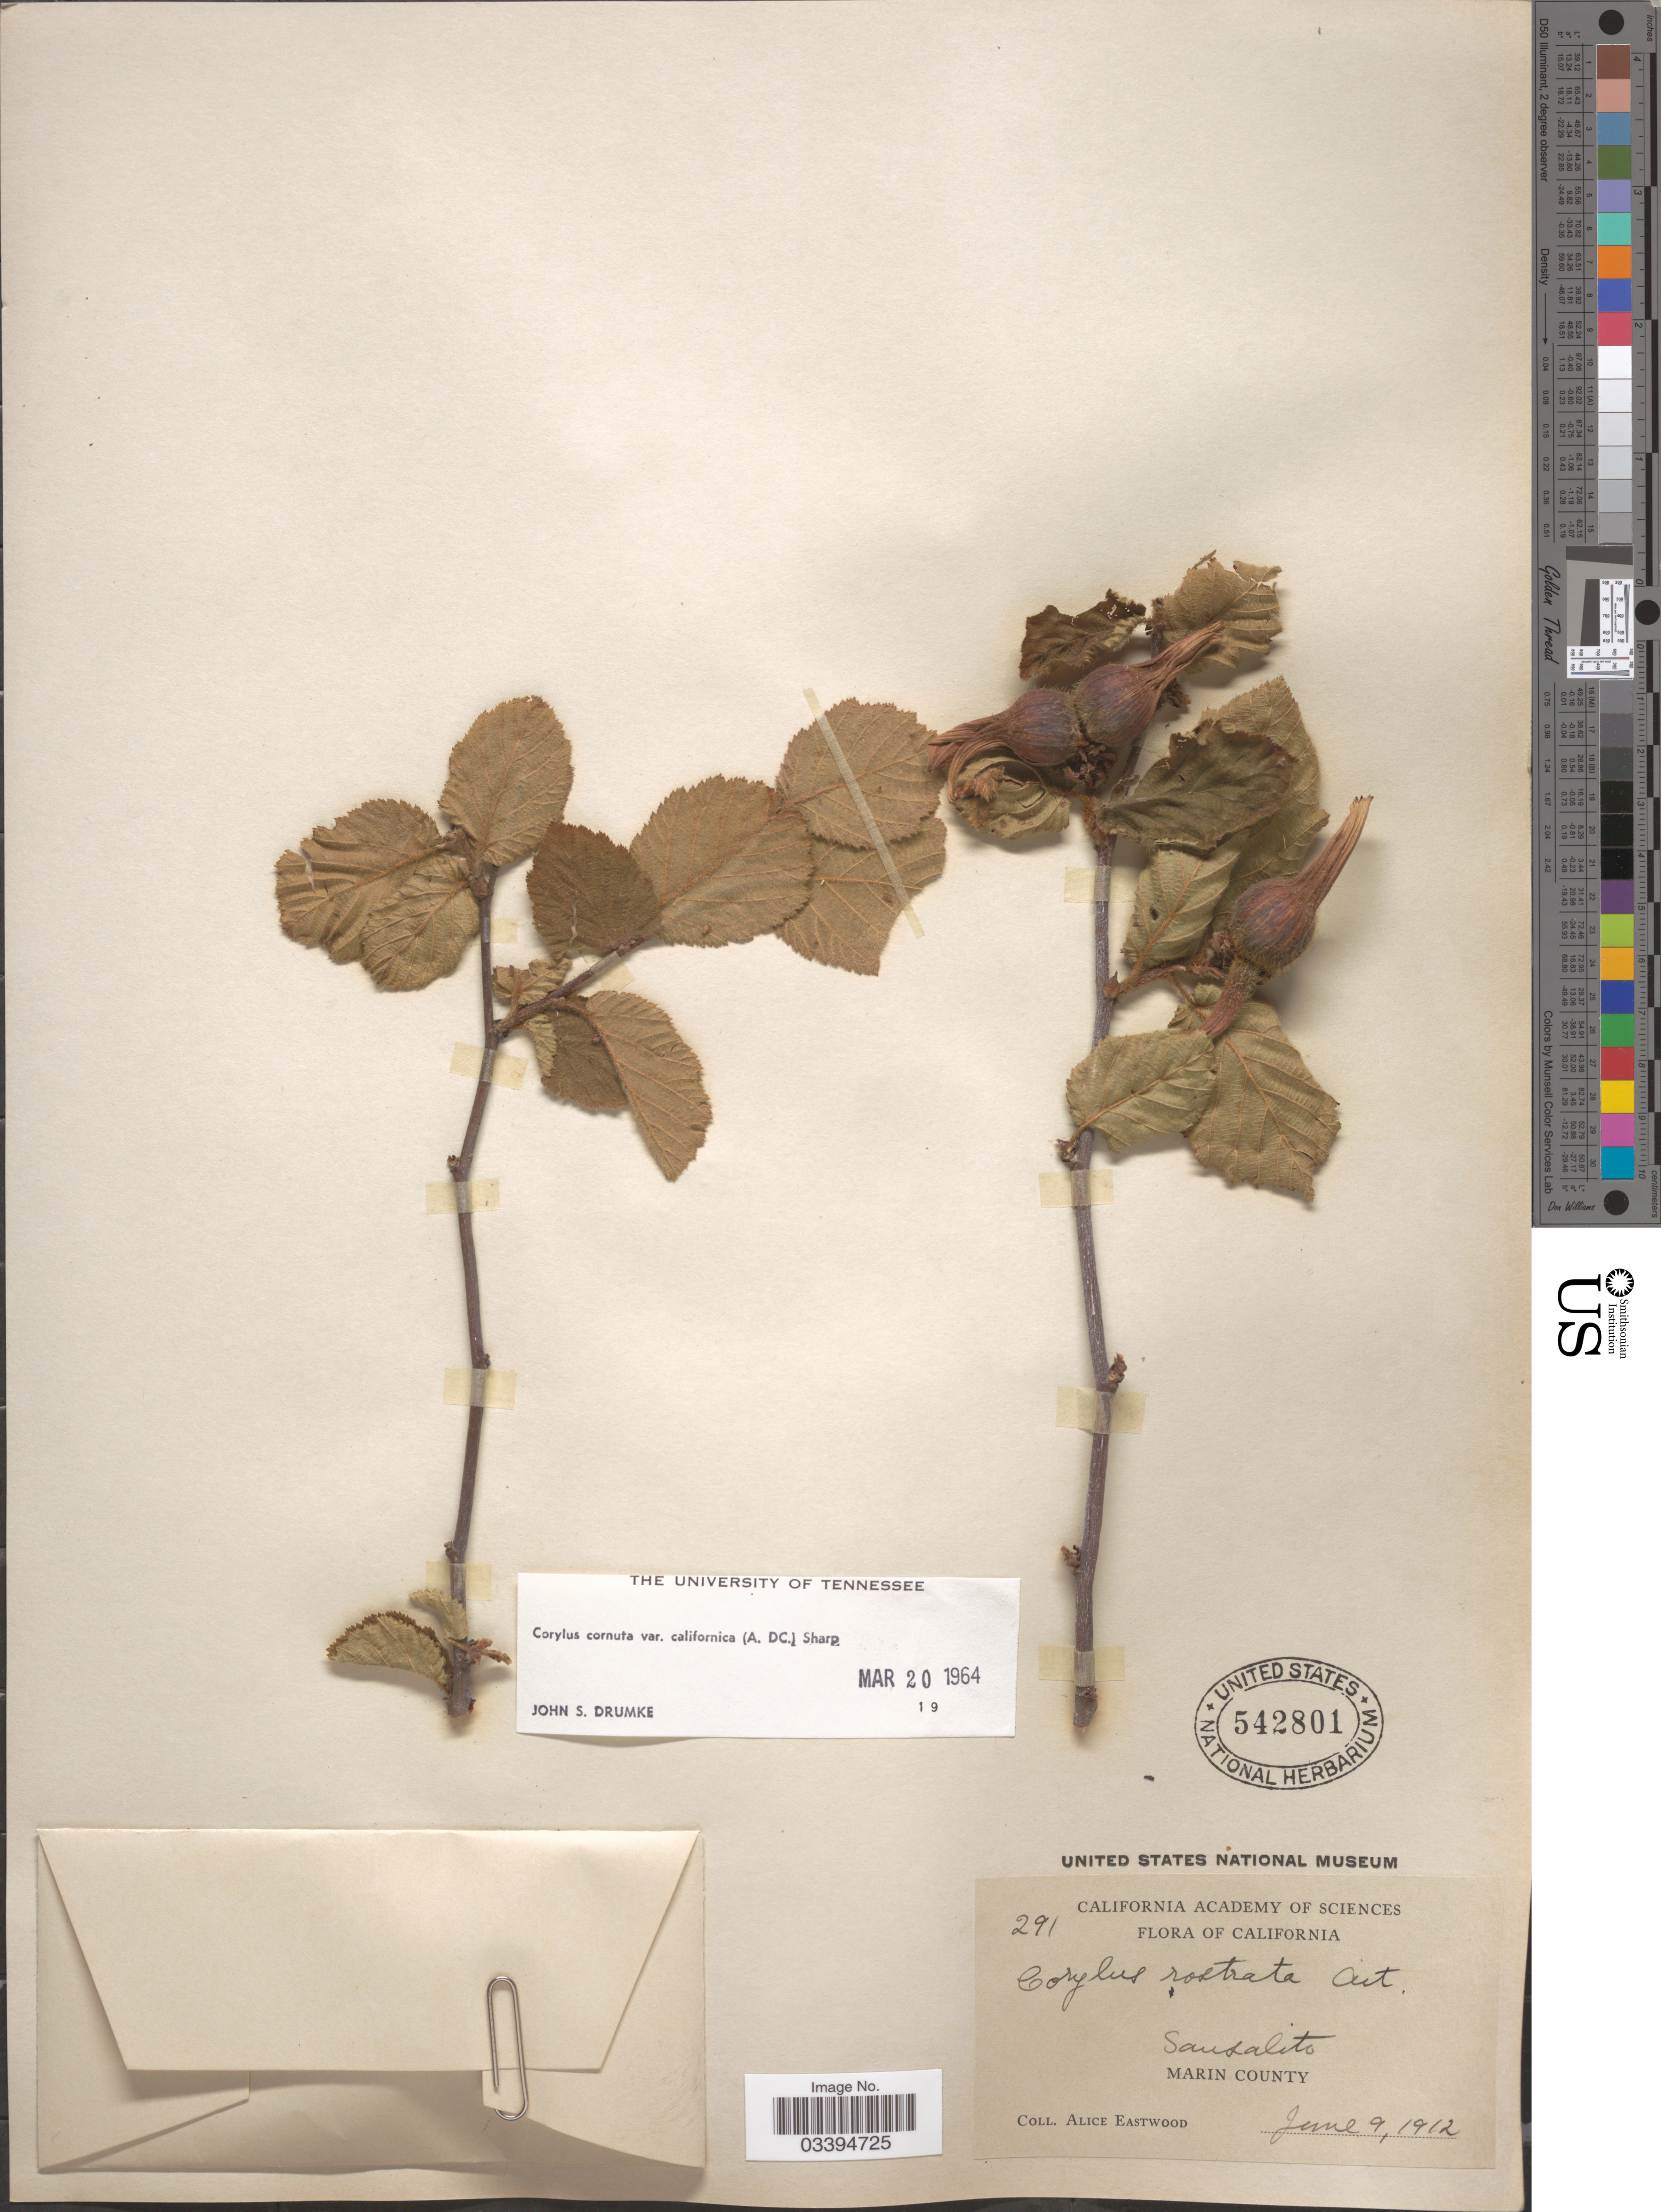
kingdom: Plantae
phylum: Tracheophyta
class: Magnoliopsida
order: Fagales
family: Betulaceae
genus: Corylus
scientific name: Corylus cornuta var. californica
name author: Marshall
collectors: A. Eastwood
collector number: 291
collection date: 1912-06-09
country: United States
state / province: California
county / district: Marin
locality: Sansalito, Marin County.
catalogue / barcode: US 542801